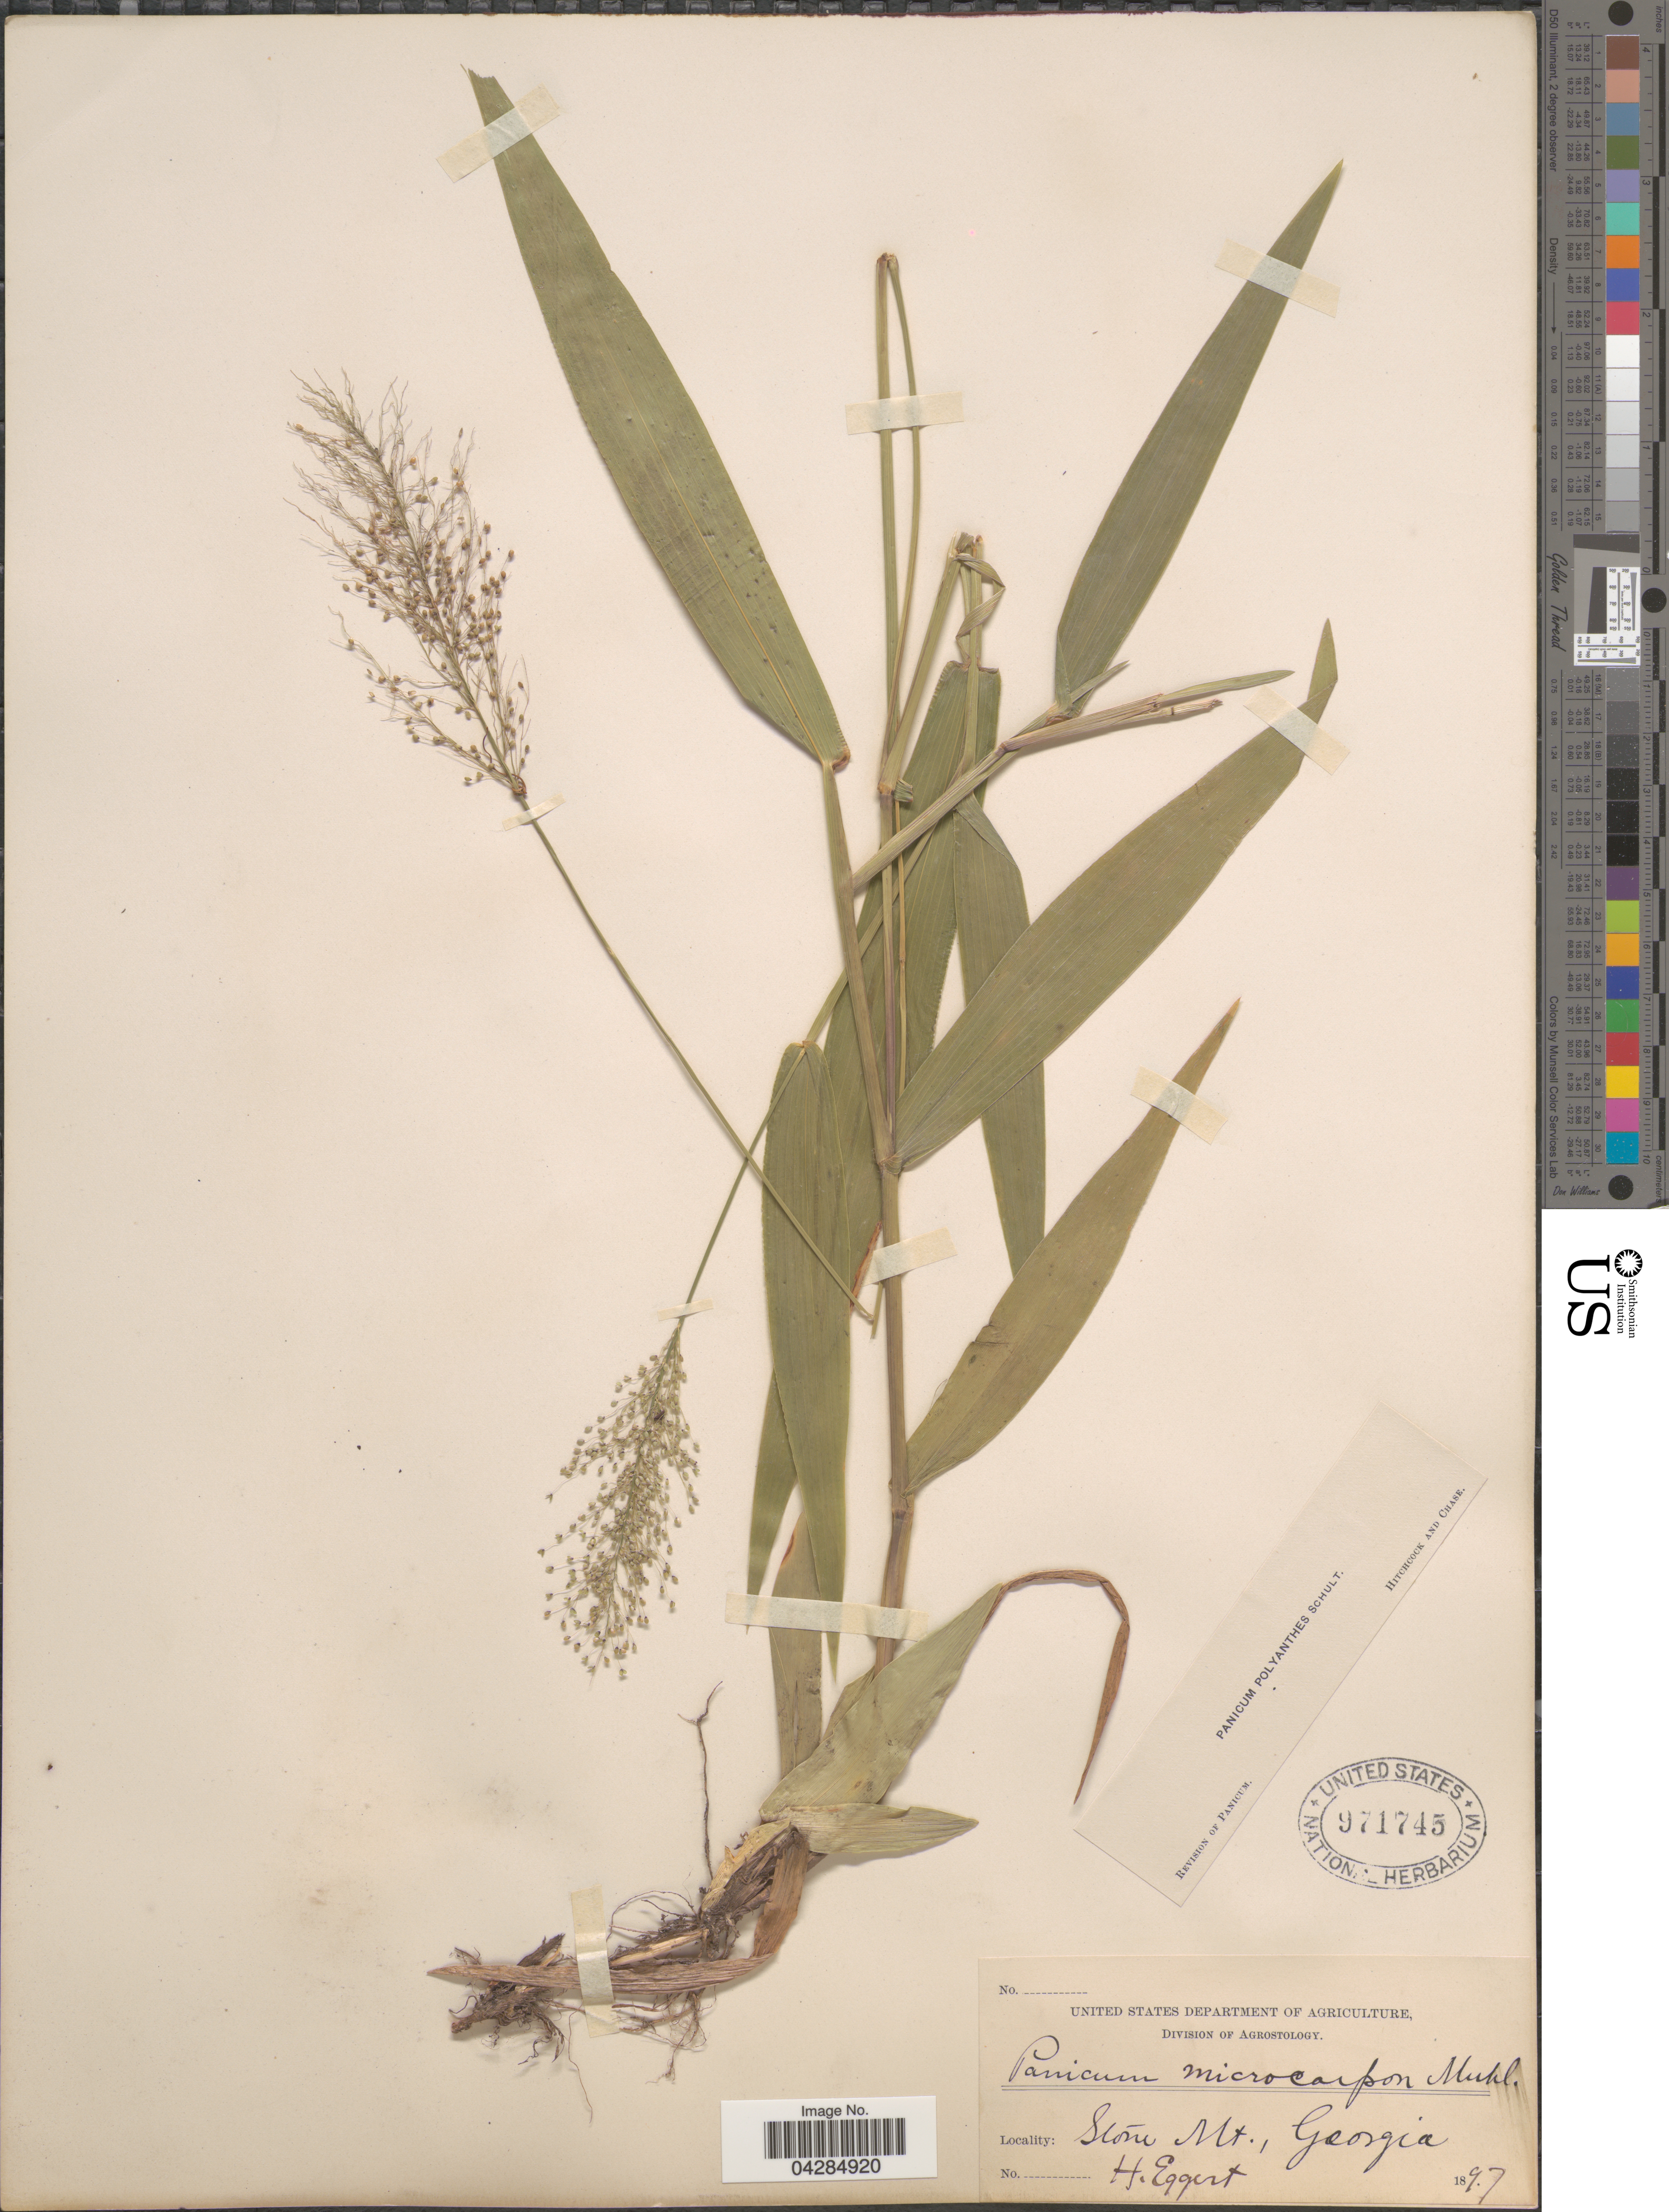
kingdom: Plantae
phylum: Tracheophyta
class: Liliopsida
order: Poales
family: Poaceae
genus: Dichanthelium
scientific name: Dichanthelium polyanthes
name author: (Schult.) Mohlenbr.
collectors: H. Eggert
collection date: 1897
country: United States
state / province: Georgia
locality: Stone Mt.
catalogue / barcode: US 971745